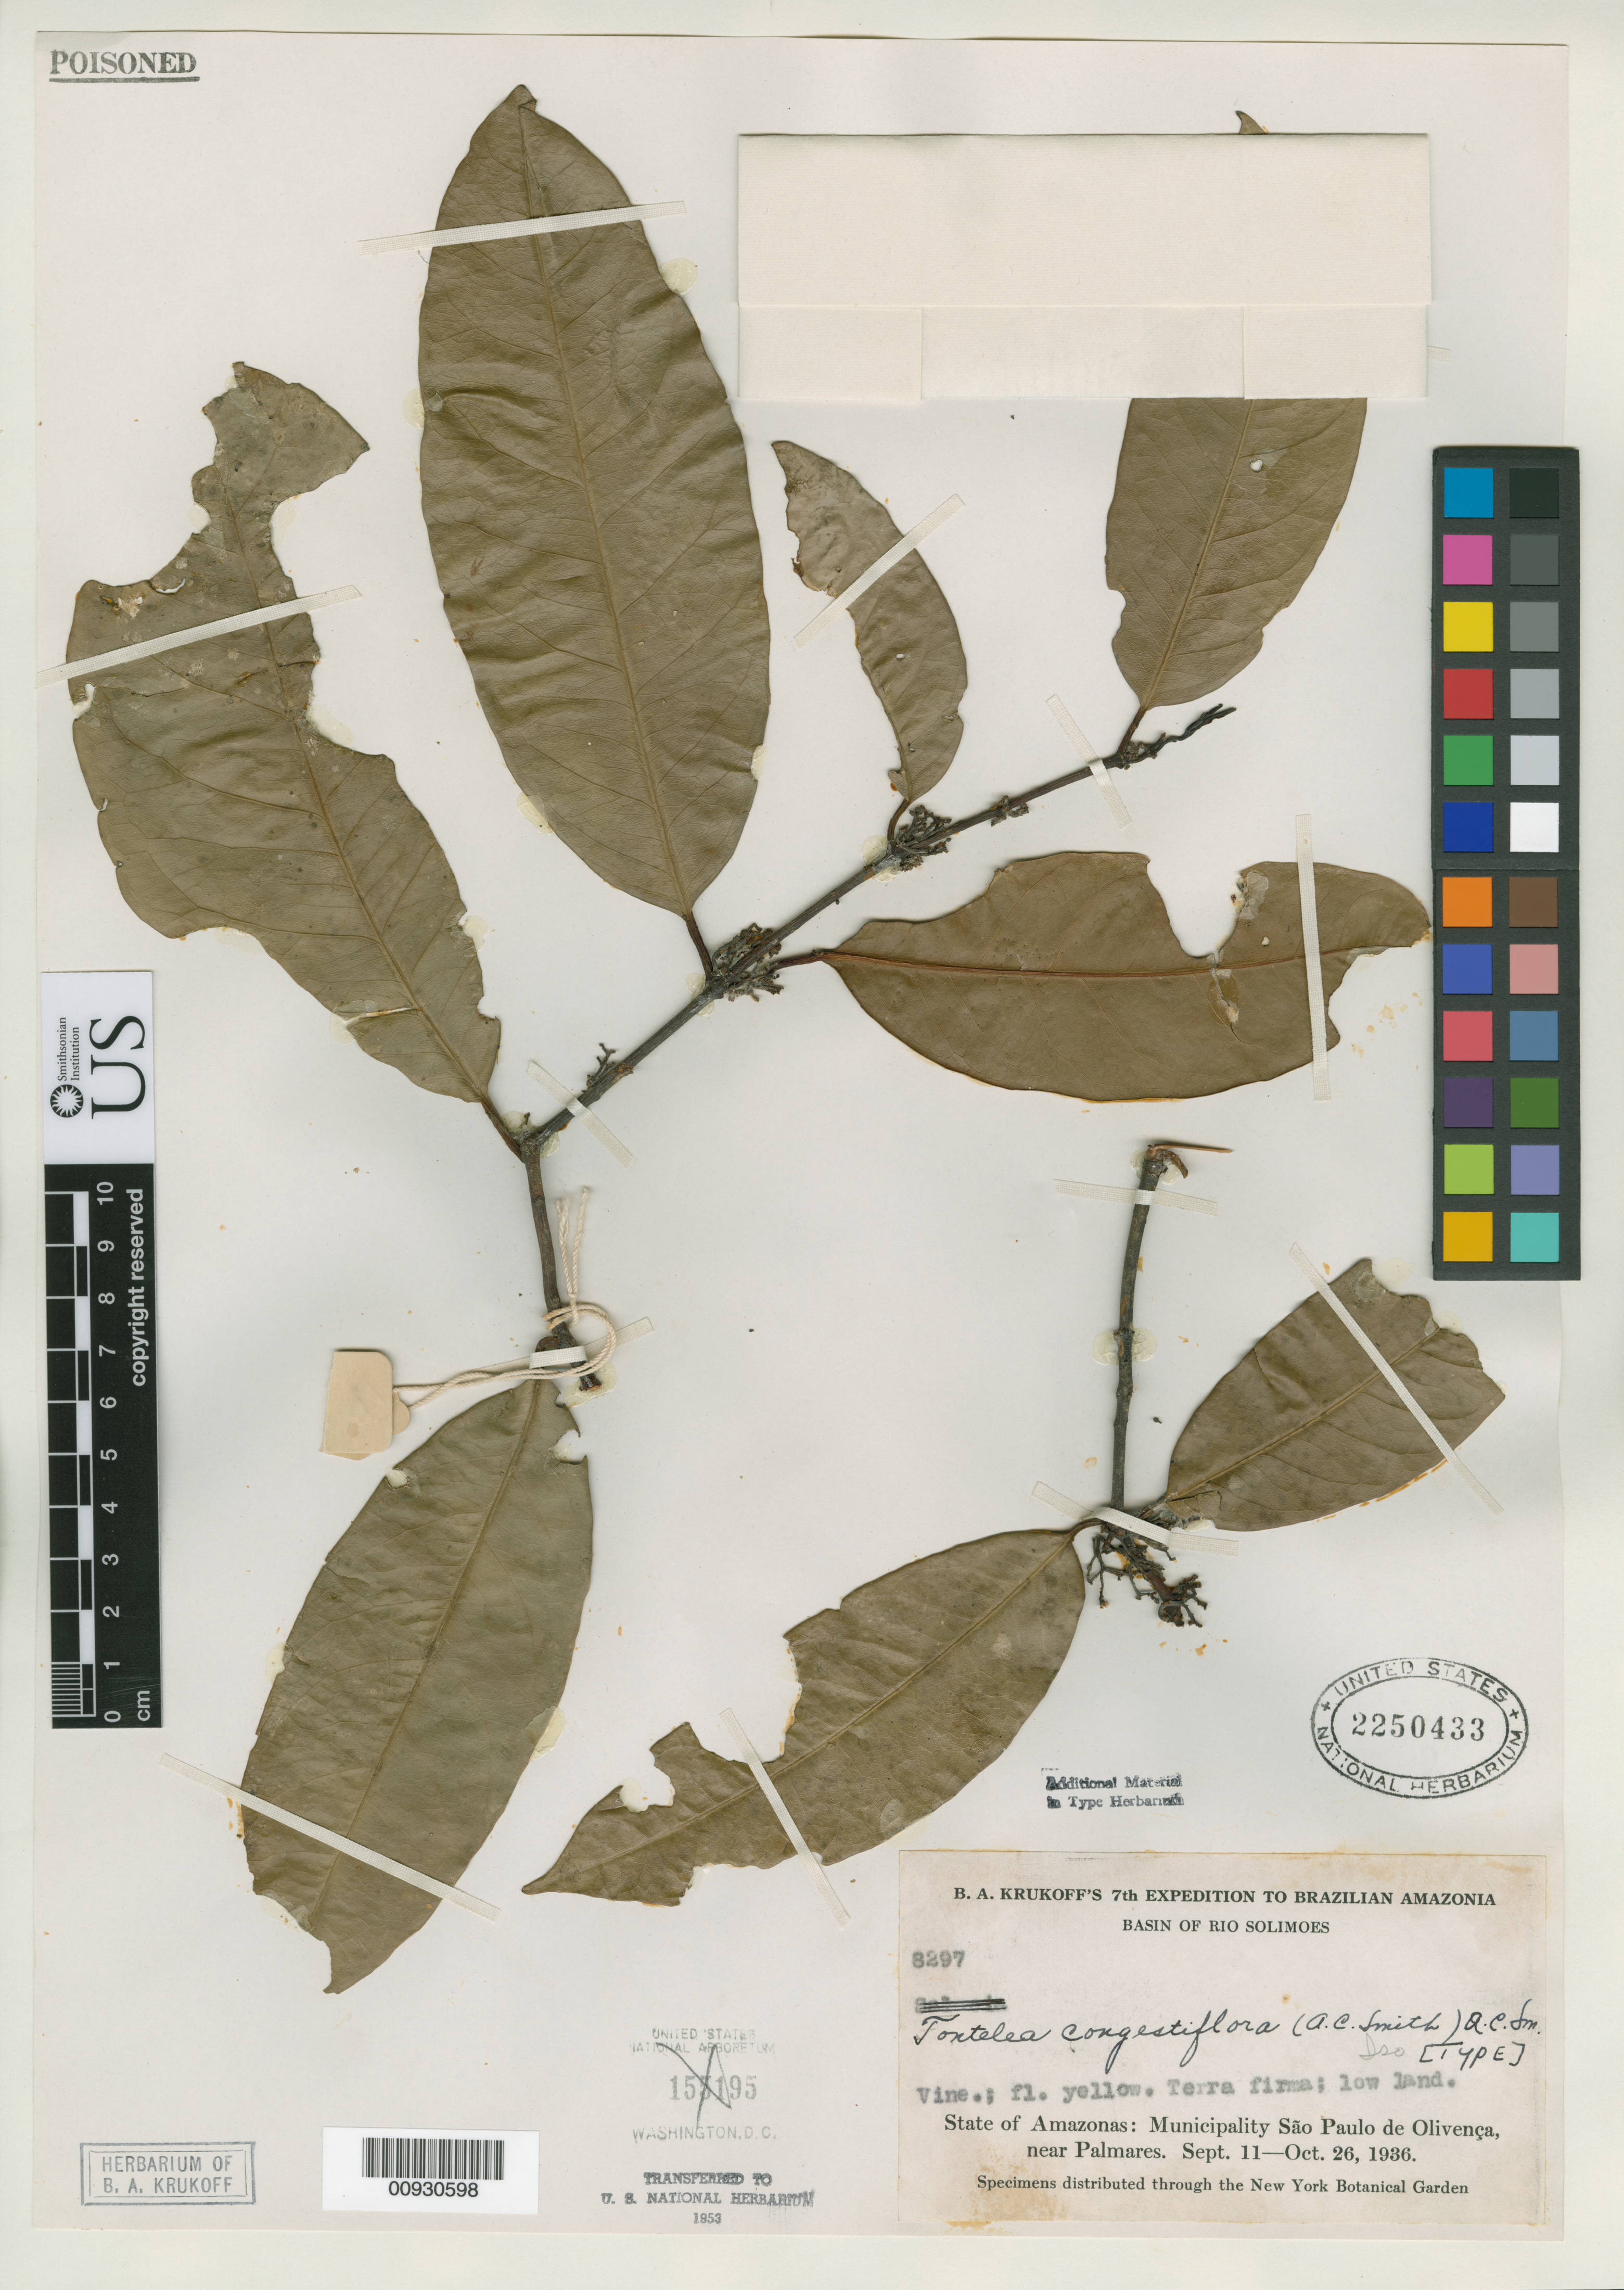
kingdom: Plantae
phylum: Tracheophyta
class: Magnoliopsida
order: Celastrales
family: Celastraceae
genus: Salacia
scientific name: Salacia congestiflora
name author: A.C. Sm.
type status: Isotype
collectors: B. A. Krukoff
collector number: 8297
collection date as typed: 11 Sep 1936 to 26 Oct 1936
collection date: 1936-09-11/1936-10-26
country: Brazil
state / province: Amazonas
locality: São Paolo de Olivença, near Palmares.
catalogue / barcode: US 2250433